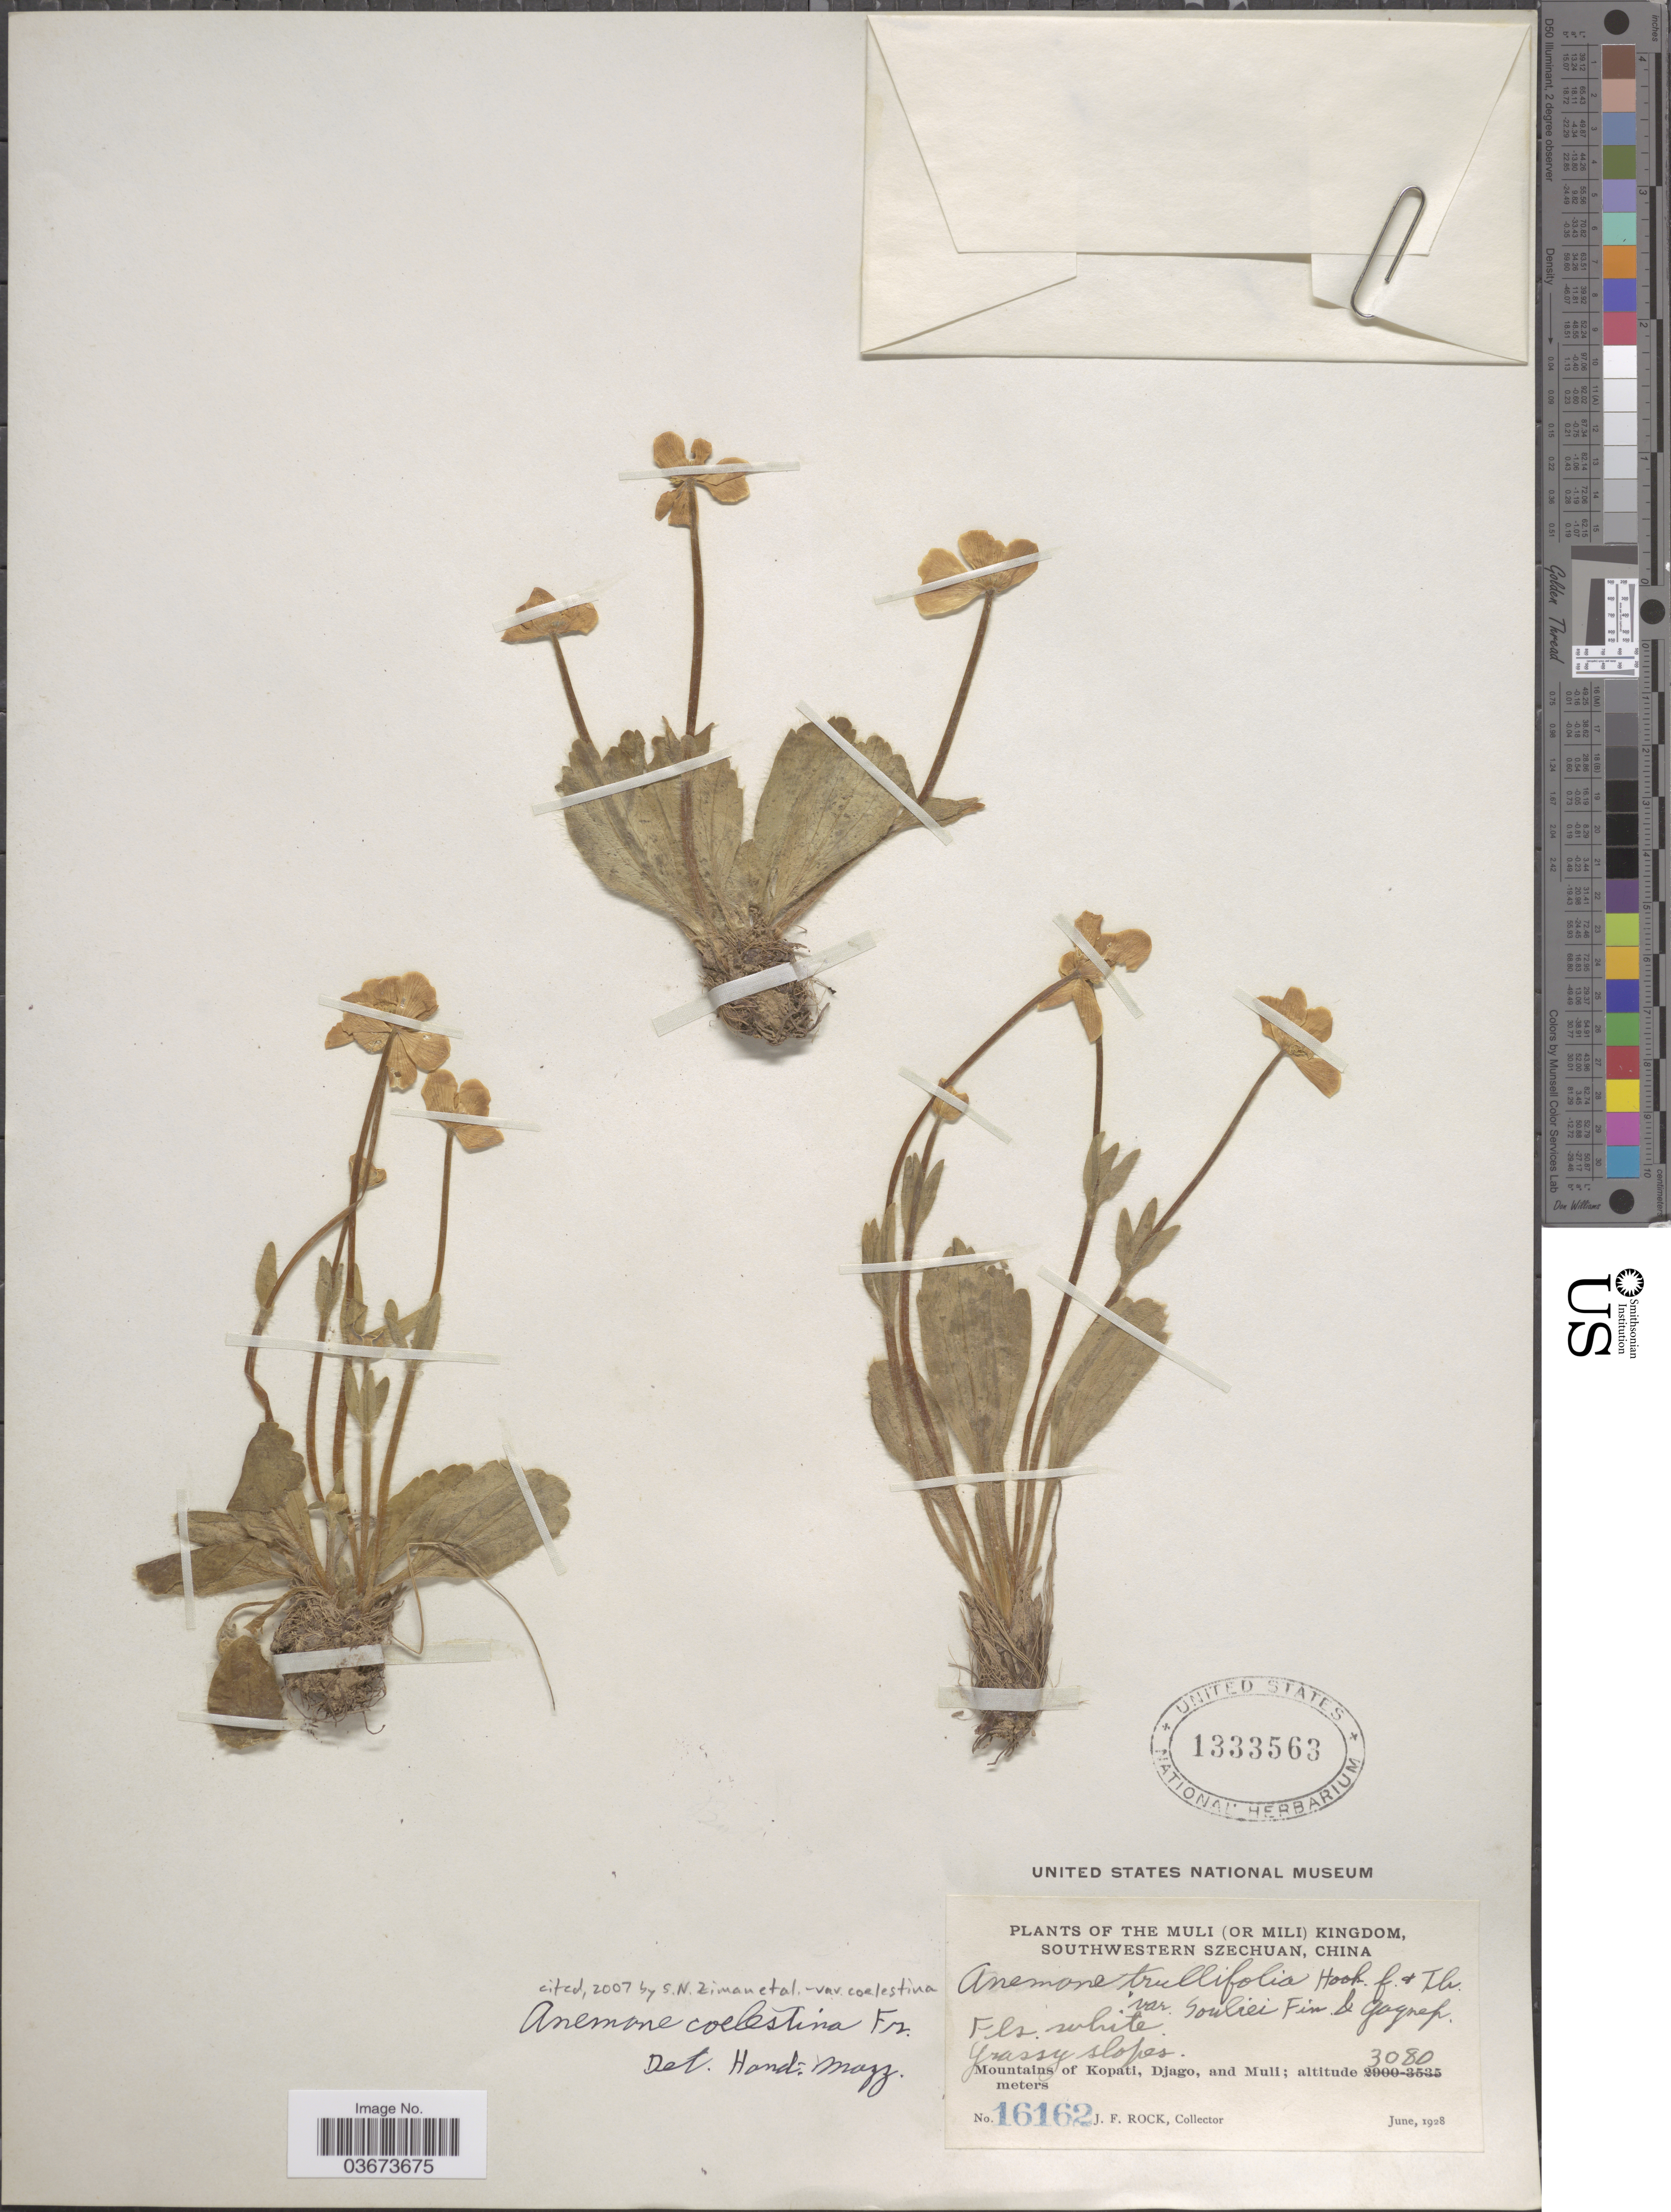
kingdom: Plantae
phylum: Tracheophyta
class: Magnoliopsida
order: Ranunculales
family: Ranunculaceae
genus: Anemone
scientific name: Anemone coelestina var. coelestina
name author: Franch.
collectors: J. Rock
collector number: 16162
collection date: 1928-06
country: China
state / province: Sichuan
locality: The Muli (or Mili) Kingdom, Southwestern Szechuan. Mountains of Kopati, Djago, and Muli.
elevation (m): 3080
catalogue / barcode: US 1333563